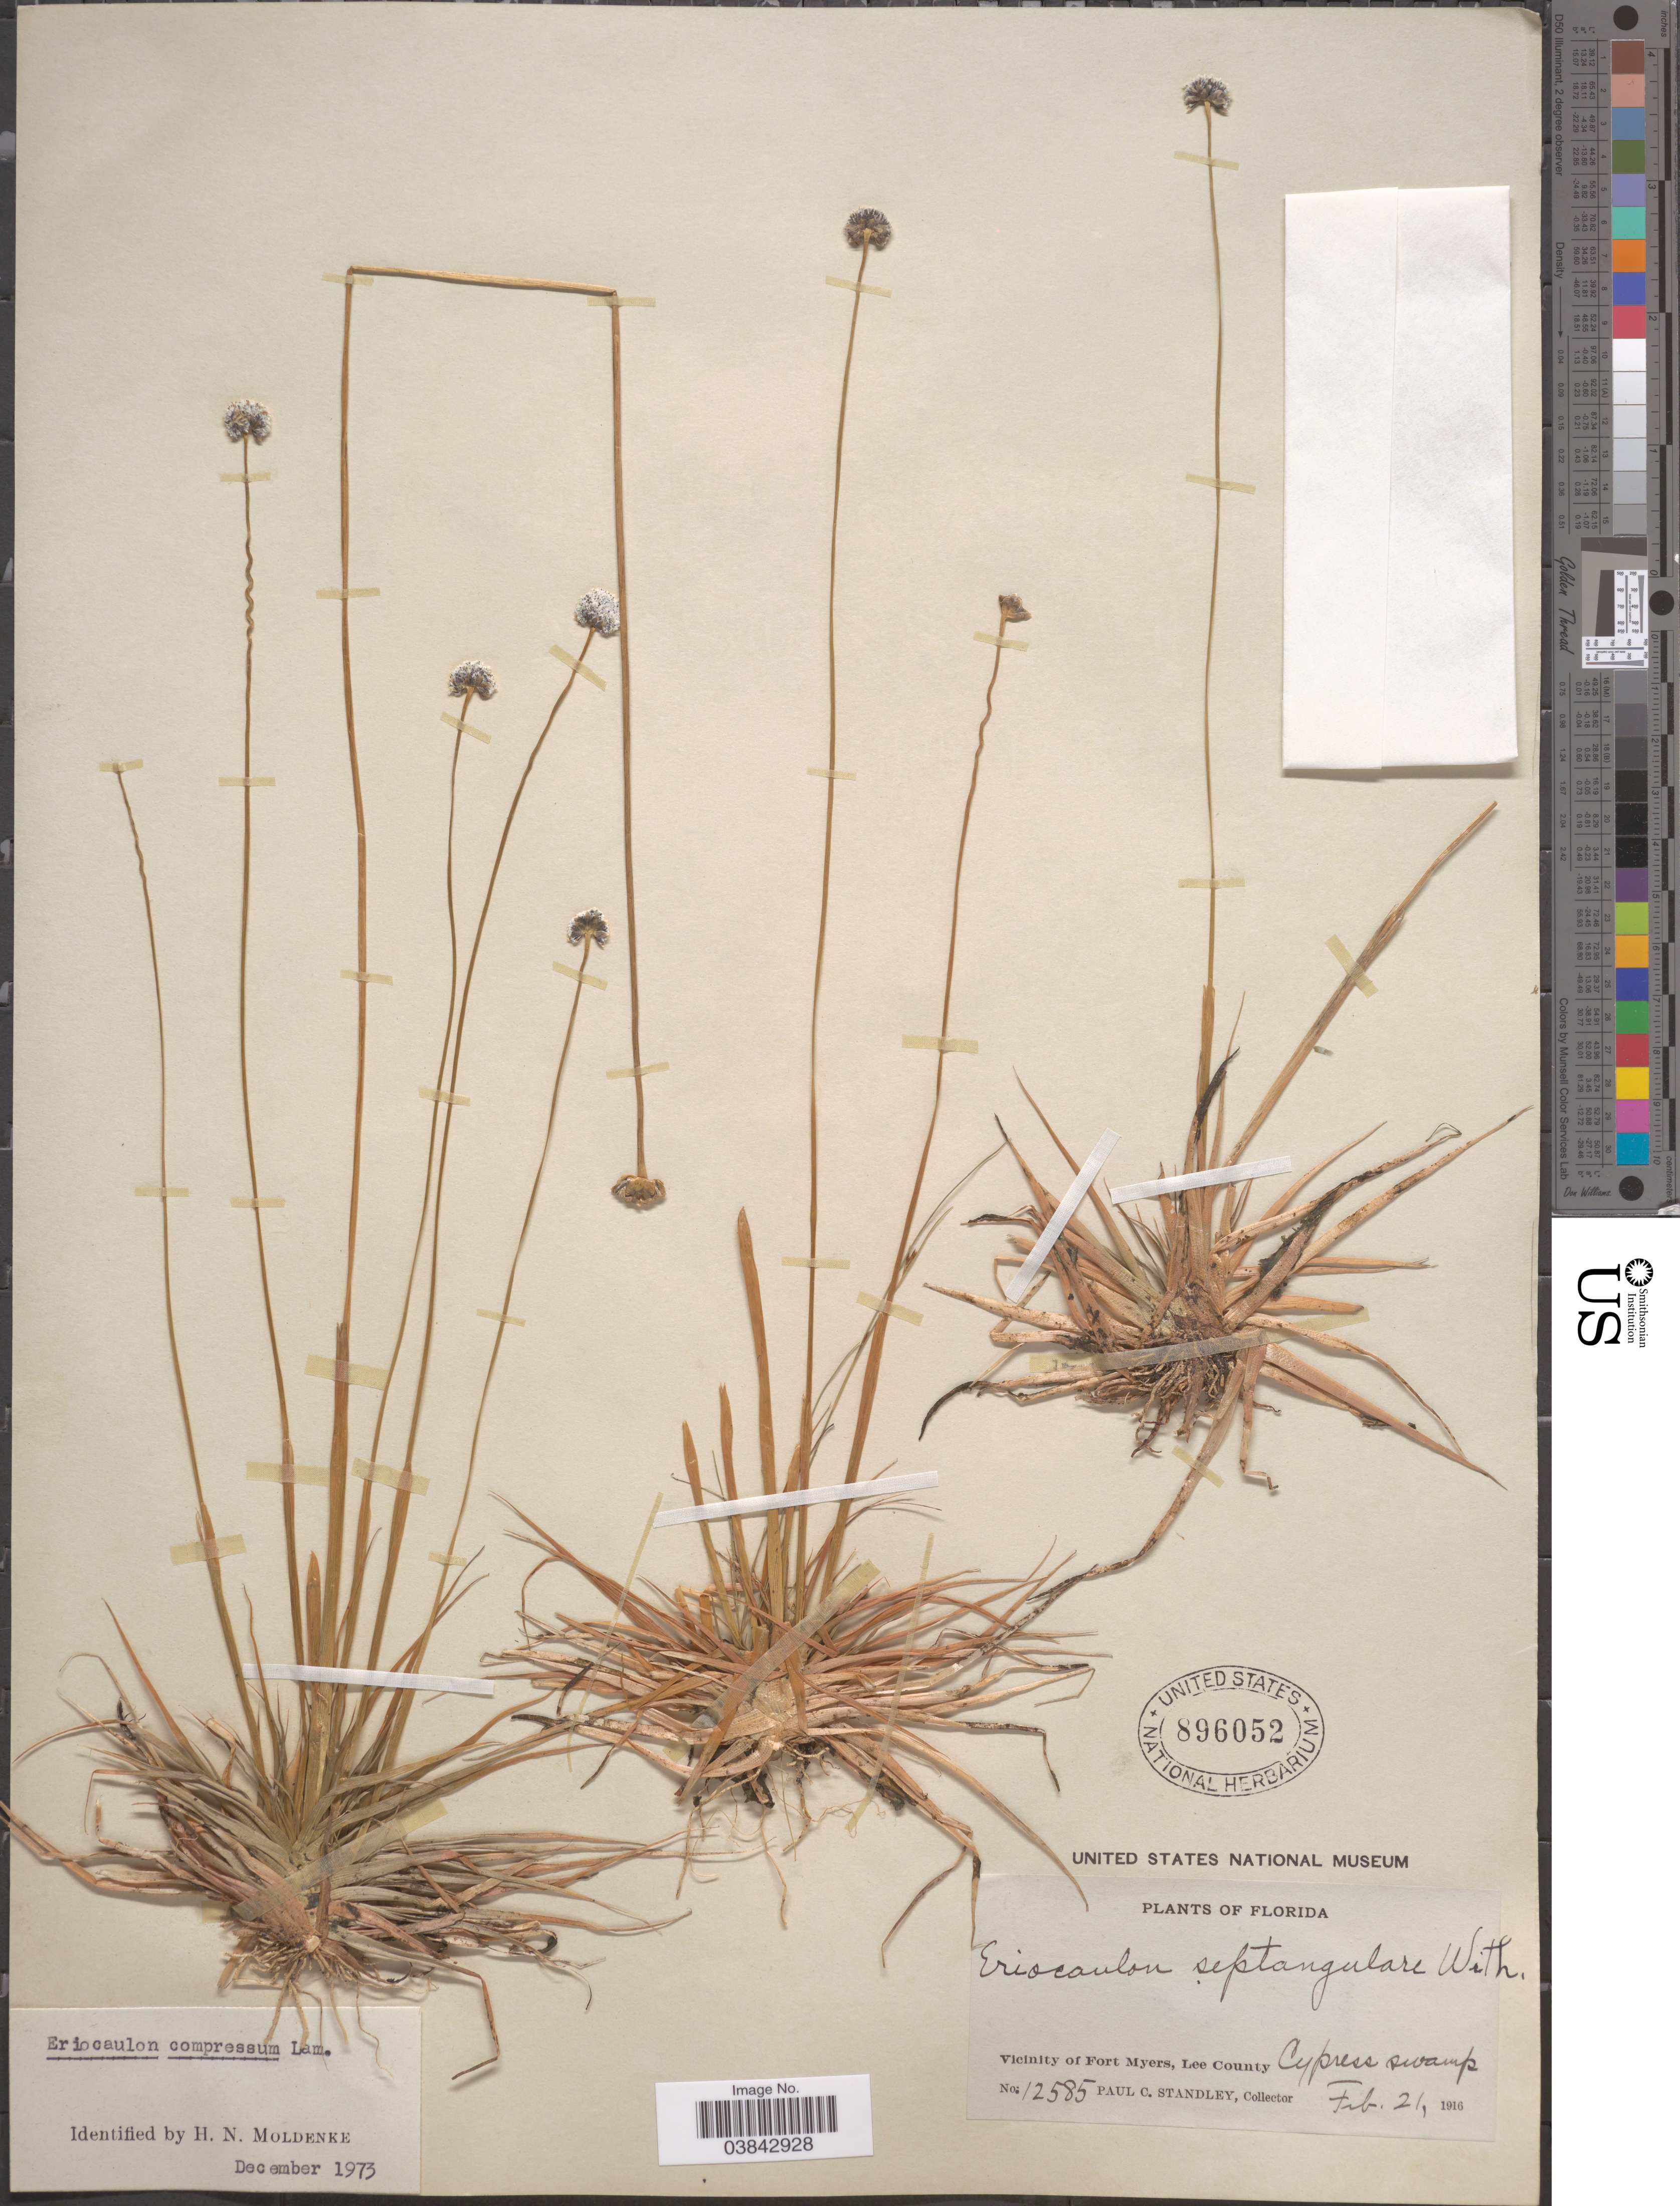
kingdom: Plantae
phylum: Tracheophyta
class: Liliopsida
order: Poales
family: Eriocaulaceae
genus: Eriocaulon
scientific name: Eriocaulon compressum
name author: Lam.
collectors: P. C. Standley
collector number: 12585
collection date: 1916-02-21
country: United States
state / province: Florida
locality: Vicinity of Fort Myers, Lee County. Cypress swamp.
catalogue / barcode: US 896052